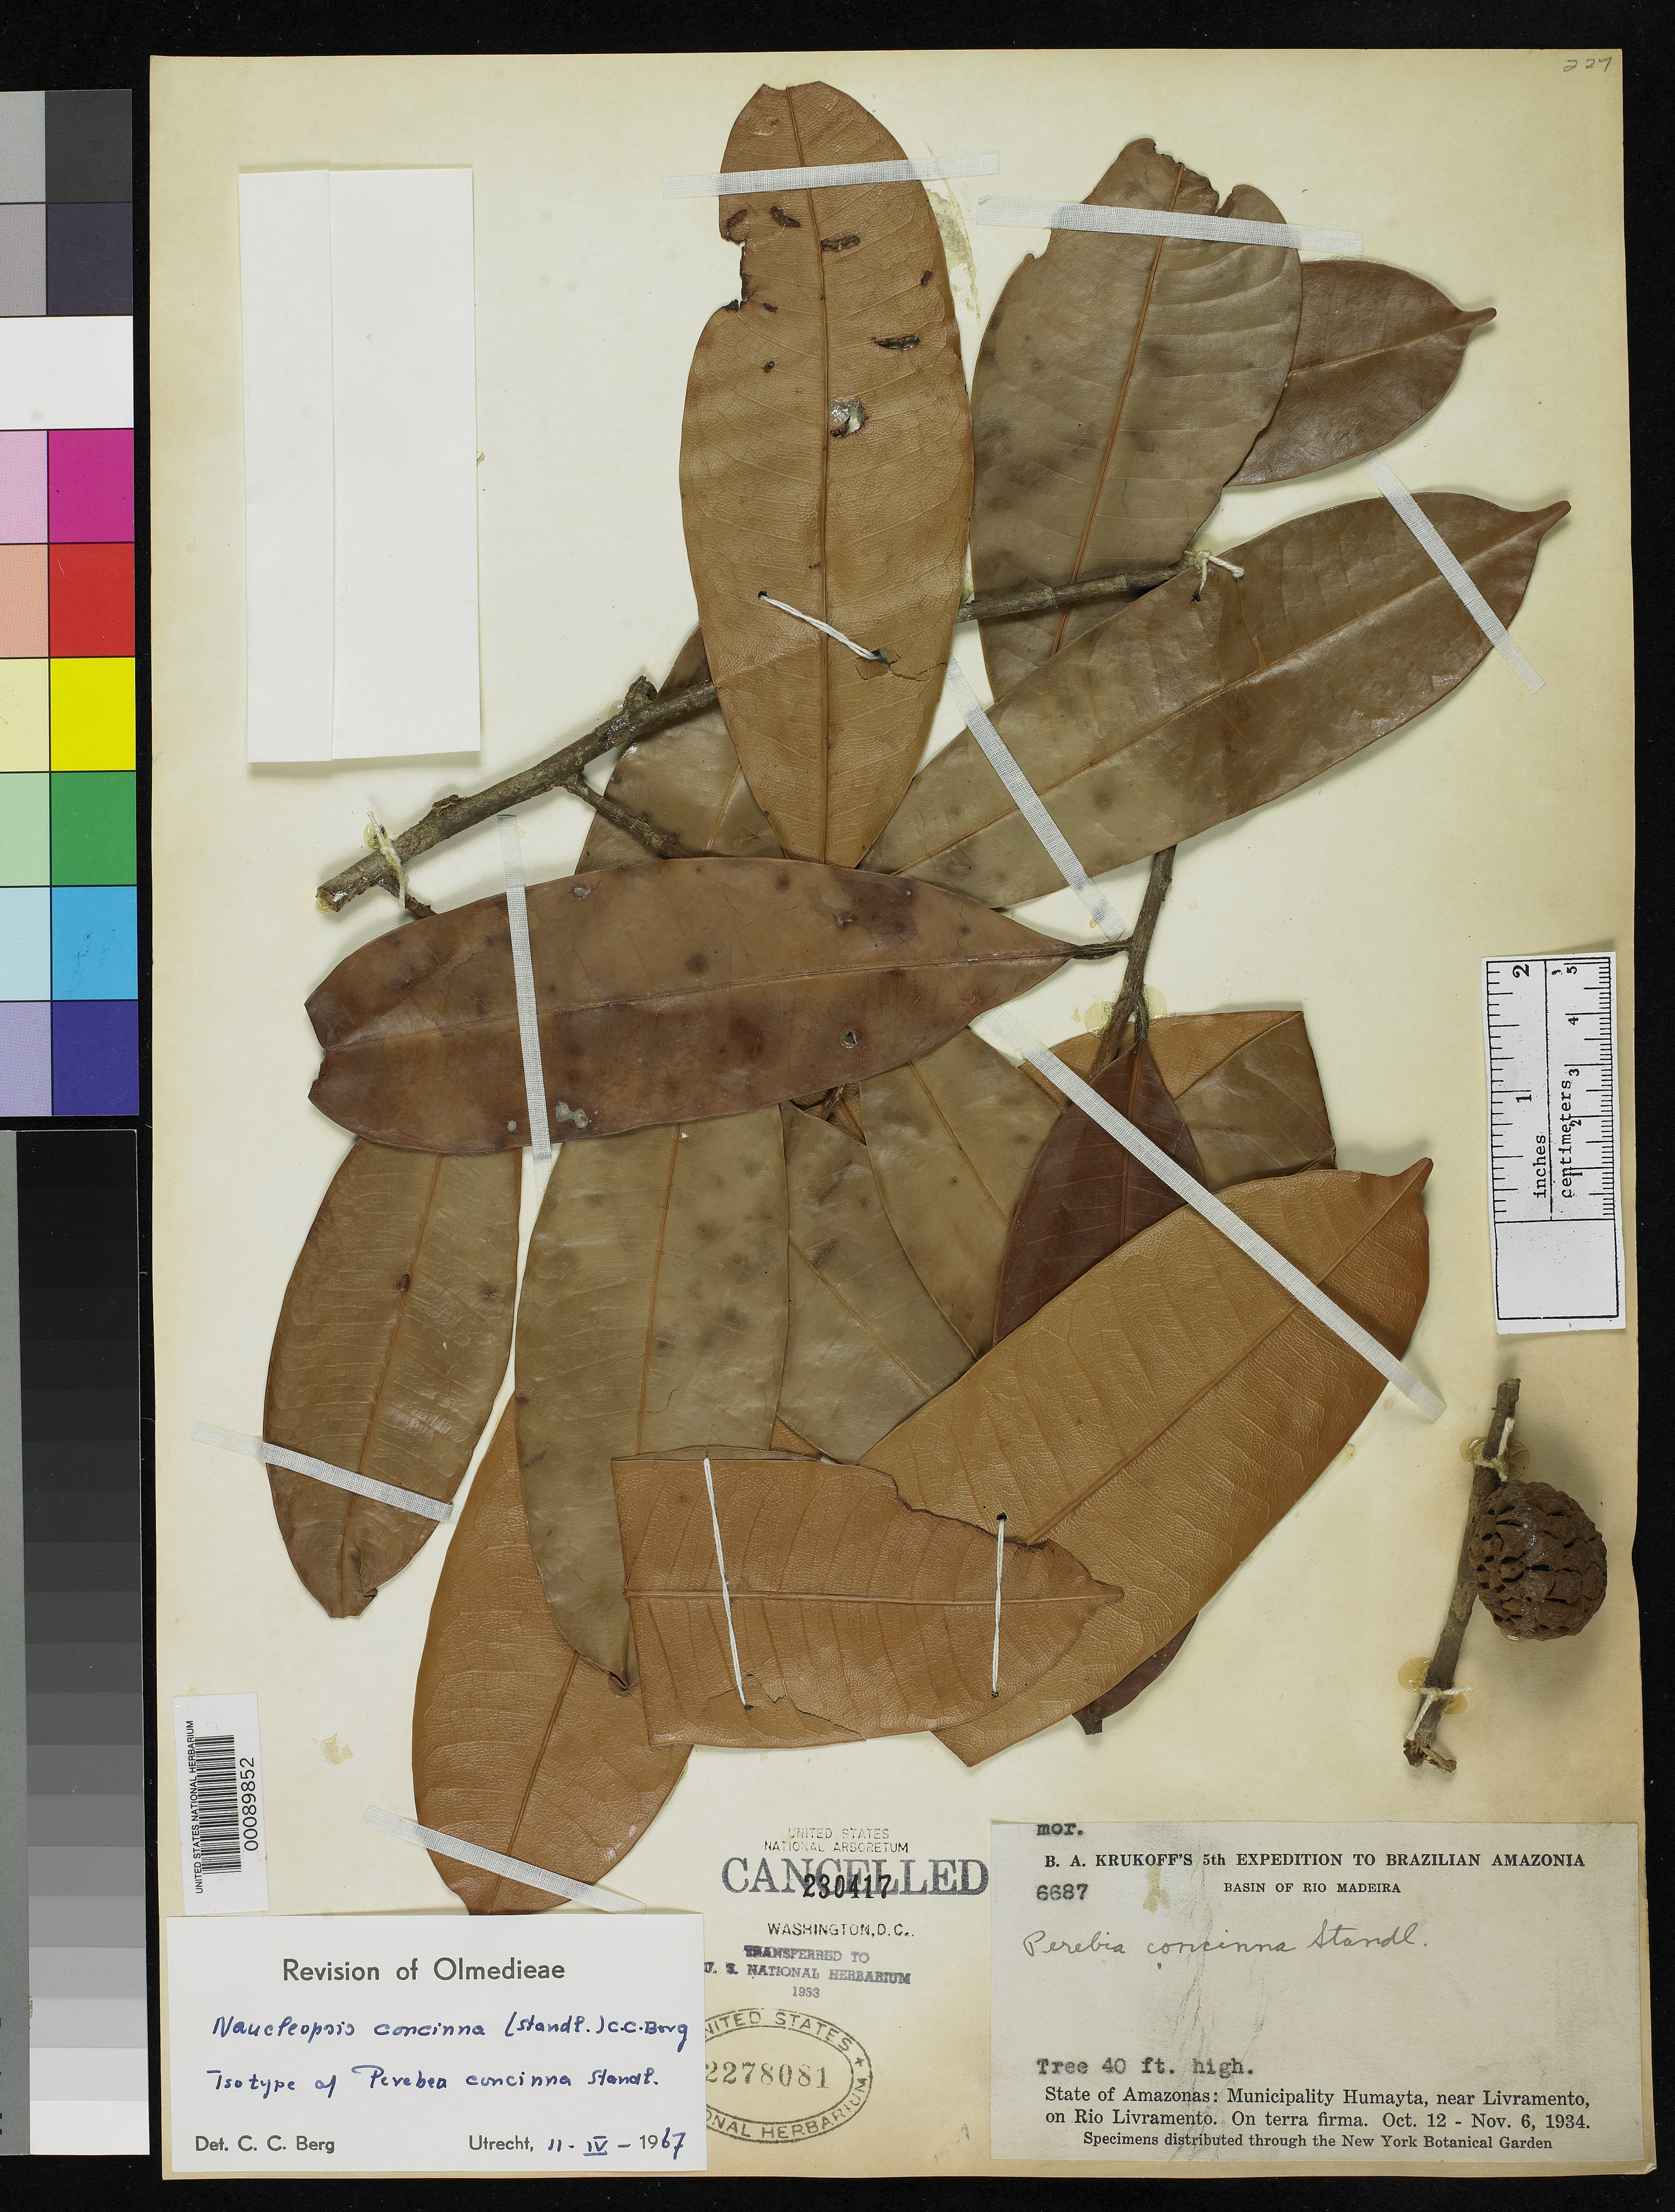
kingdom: Plantae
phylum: Tracheophyta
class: Magnoliopsida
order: Rosales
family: Moraceae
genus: Perebea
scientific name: Perebea concinna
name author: Standl.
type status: Isotype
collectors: B. A. Krukoff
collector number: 6687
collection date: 1934-10-12/1934-11-06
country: Brazil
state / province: Amazonas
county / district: Humaitá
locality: Basin of Rio Madeira. State of Amazonas: Municipality Humayta, near Livramento, on Rio Livramento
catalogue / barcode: US 2278081